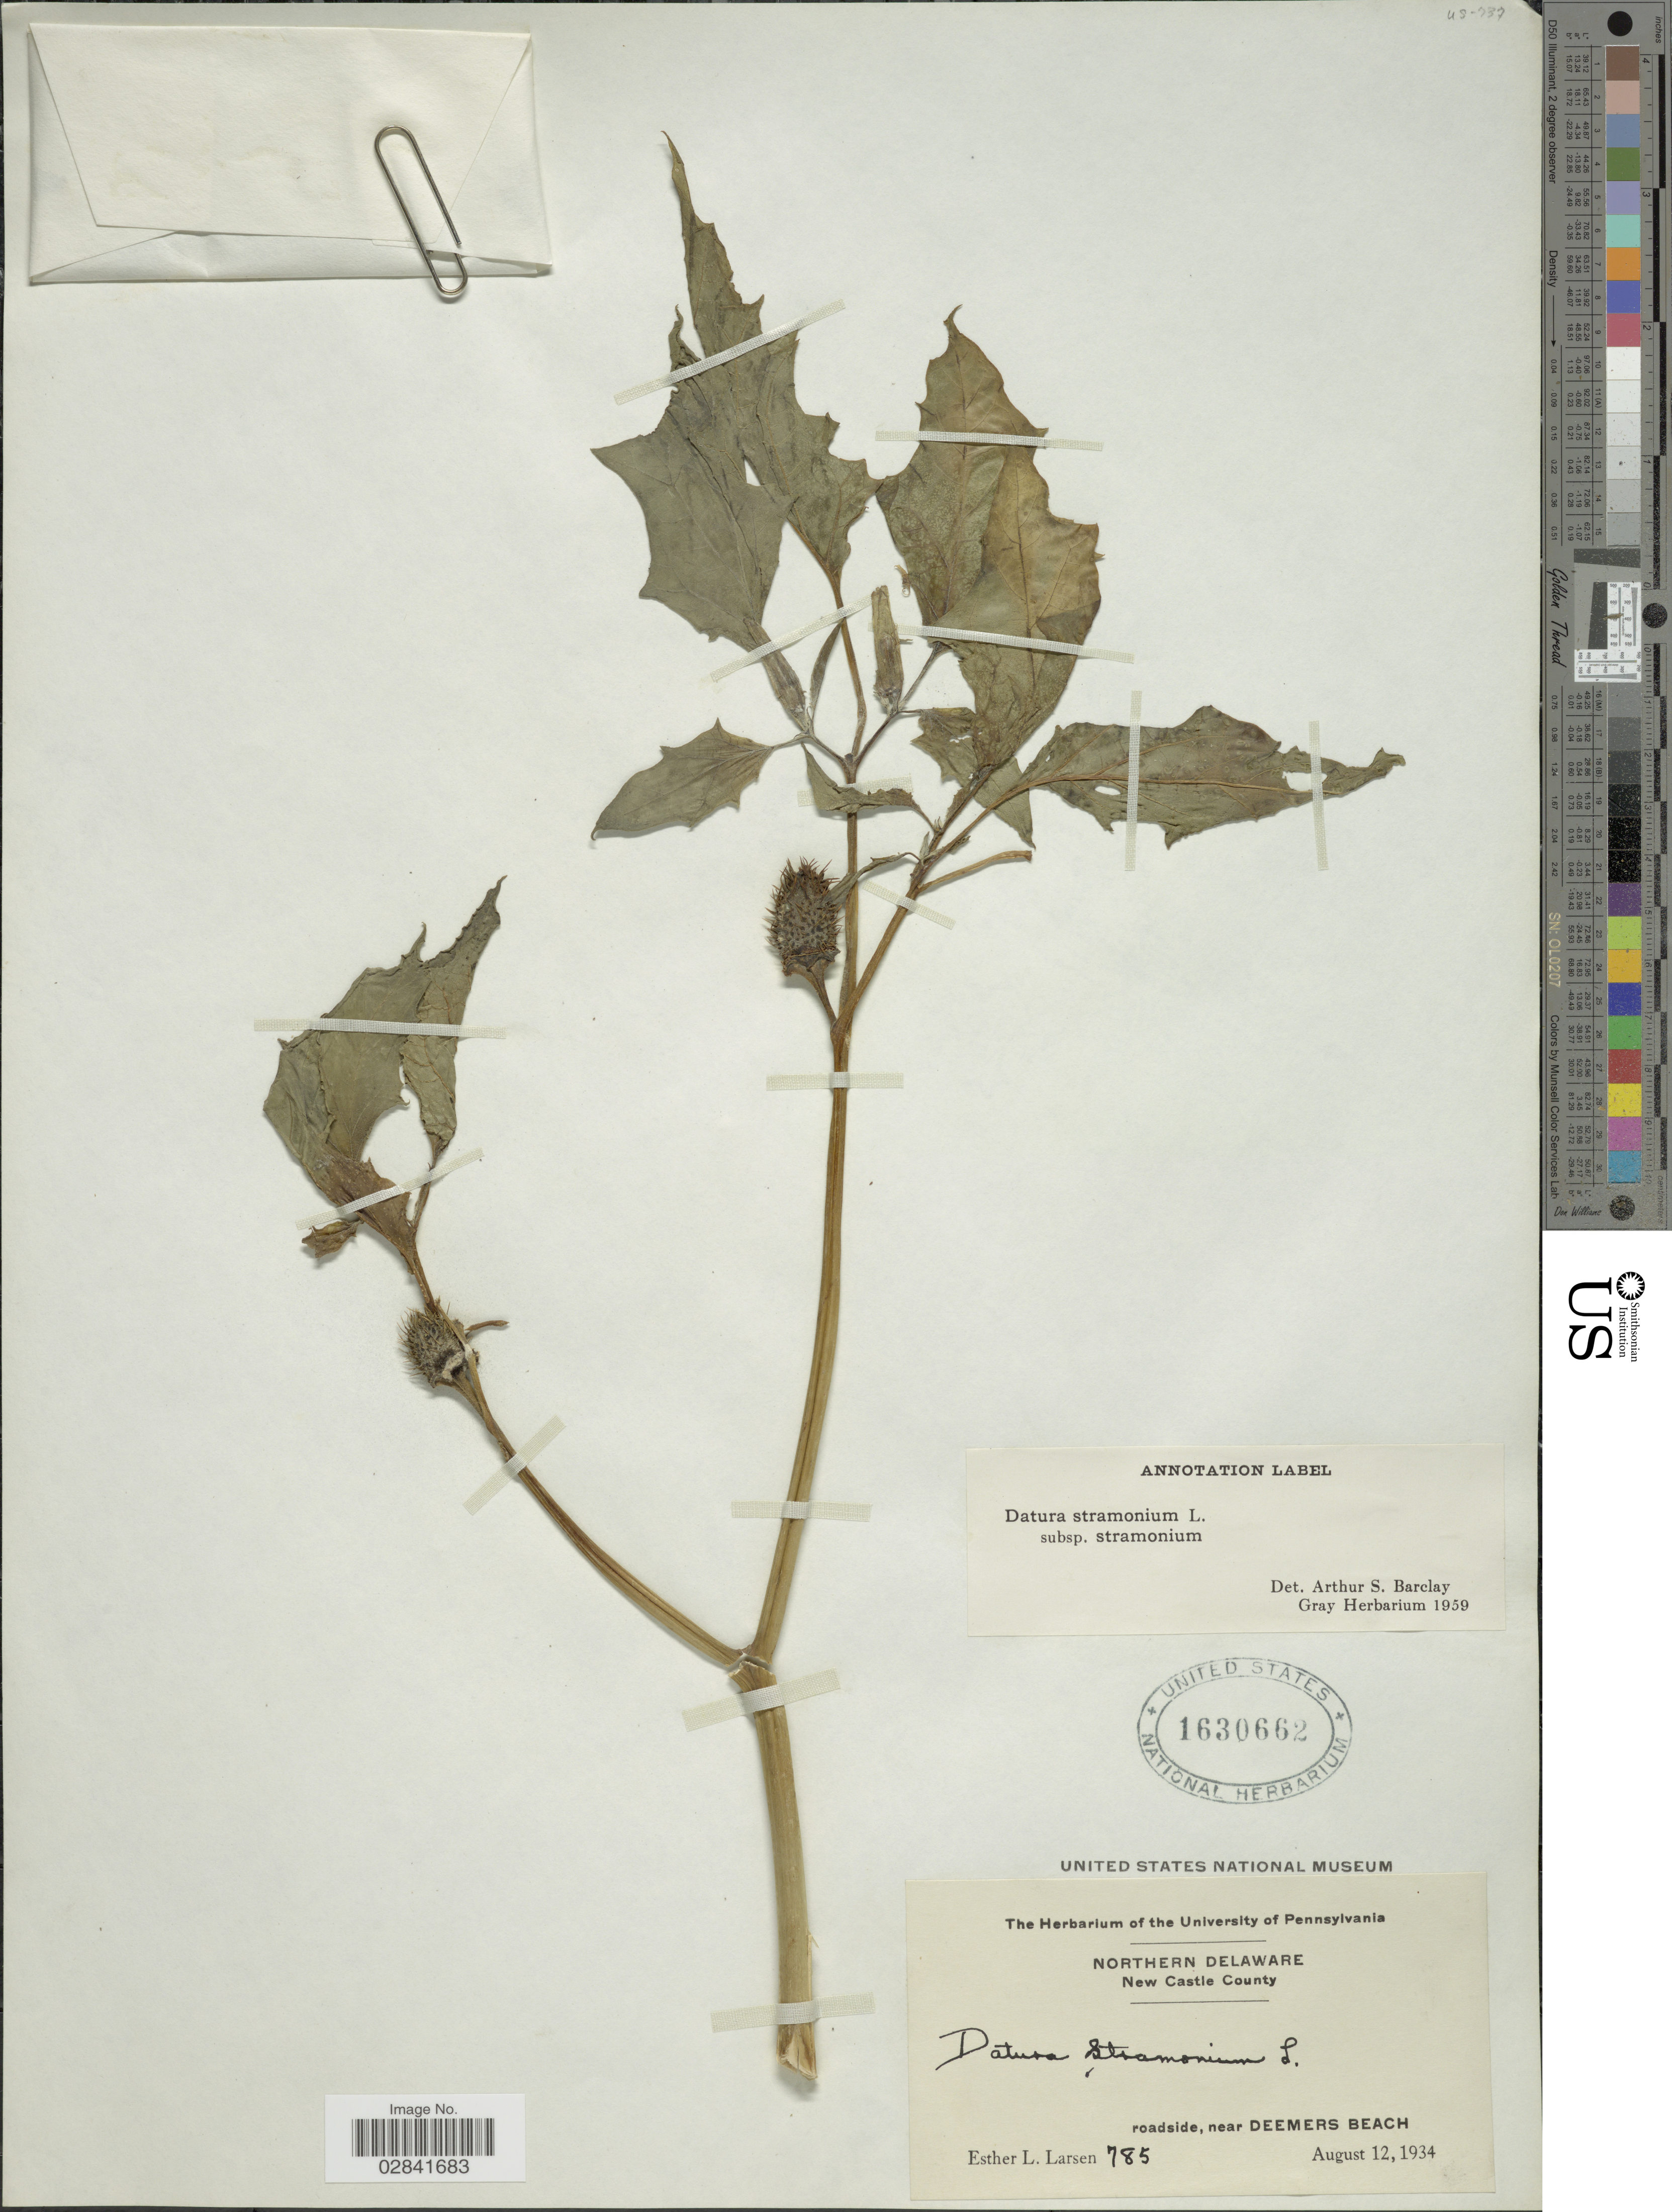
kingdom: Plantae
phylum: Tracheophyta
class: Magnoliopsida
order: Solanales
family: Solanaceae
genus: Datura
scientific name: Datura stramonium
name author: L.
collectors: E. Larsen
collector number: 785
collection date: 1934-08-12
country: United States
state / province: Delaware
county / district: New Castle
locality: Northern Delaware. New Castle County. Roadside, near Deemers Beach.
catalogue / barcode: US 1630662